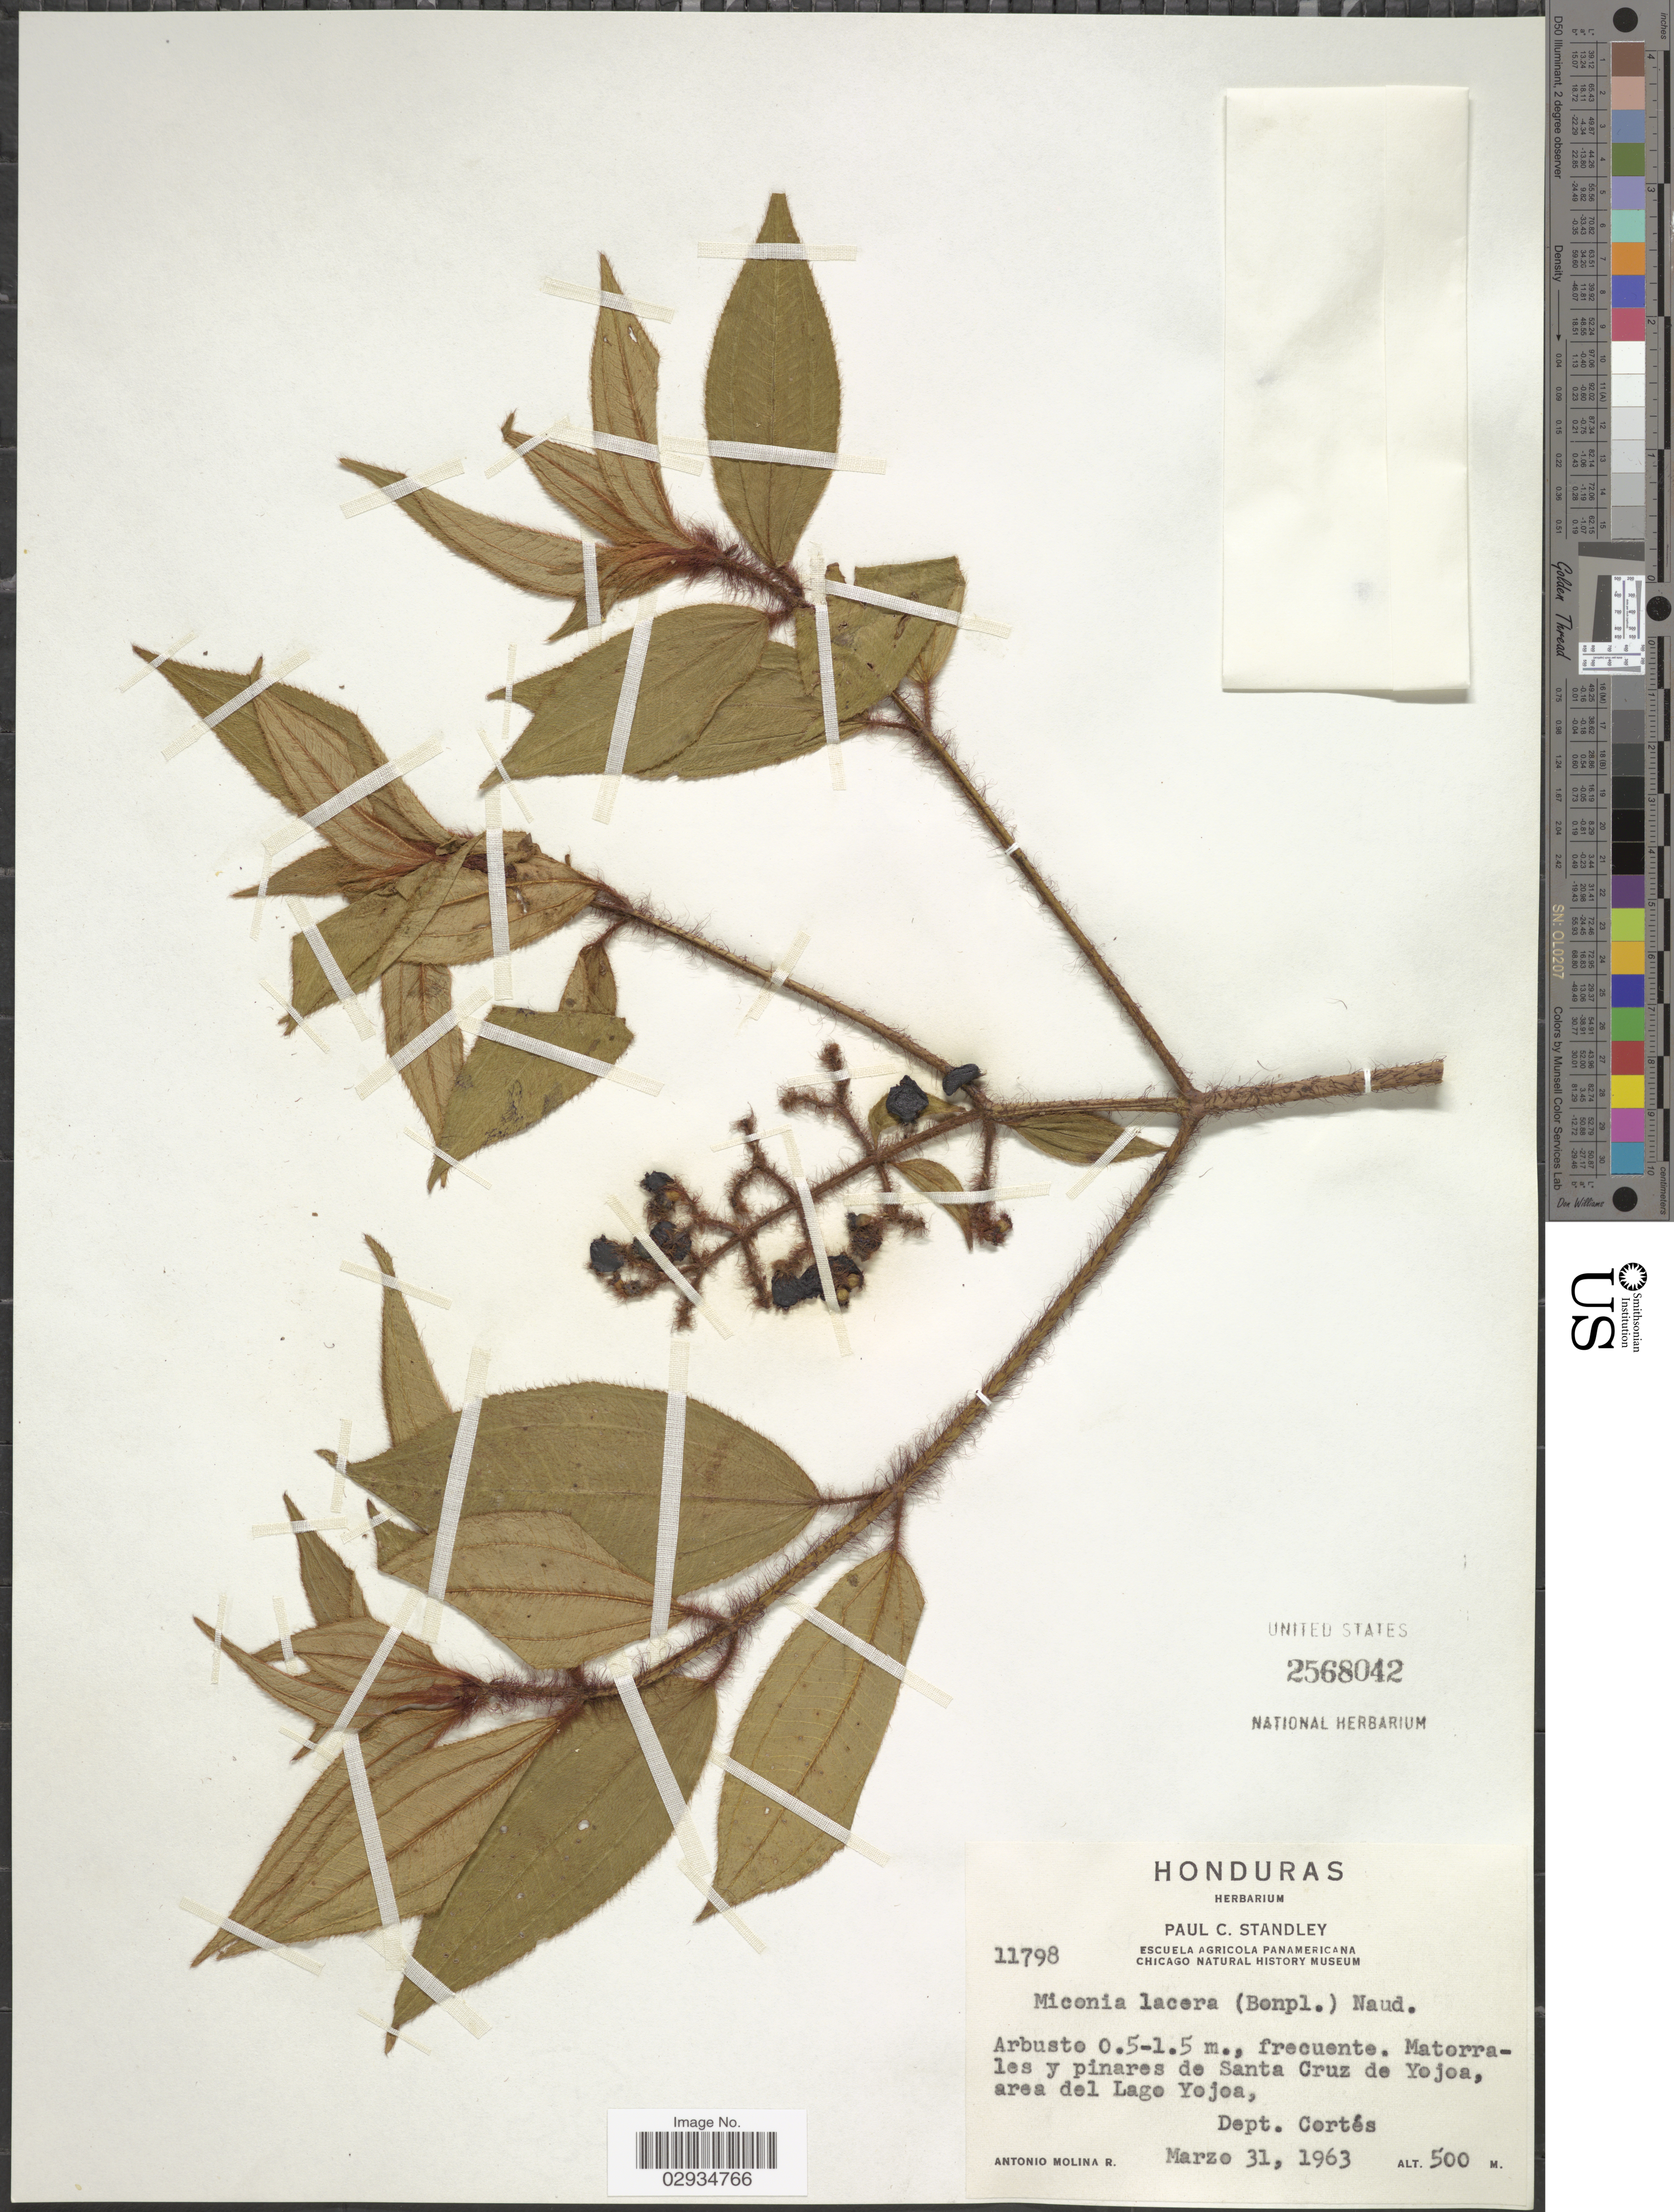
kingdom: Plantae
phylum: Tracheophyta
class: Magnoliopsida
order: Myrtales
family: Melastomataceae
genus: Miconia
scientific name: Miconia lacera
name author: (Bonpl.) Naudin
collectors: A. Molina R.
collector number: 11798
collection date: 1963-03-31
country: Honduras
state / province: Cortés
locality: Matorrales y pinares de Santa Cruz de Yojoa, area del Lago Yojoa, Dept. Cortés.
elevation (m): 500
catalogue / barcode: US 2568042